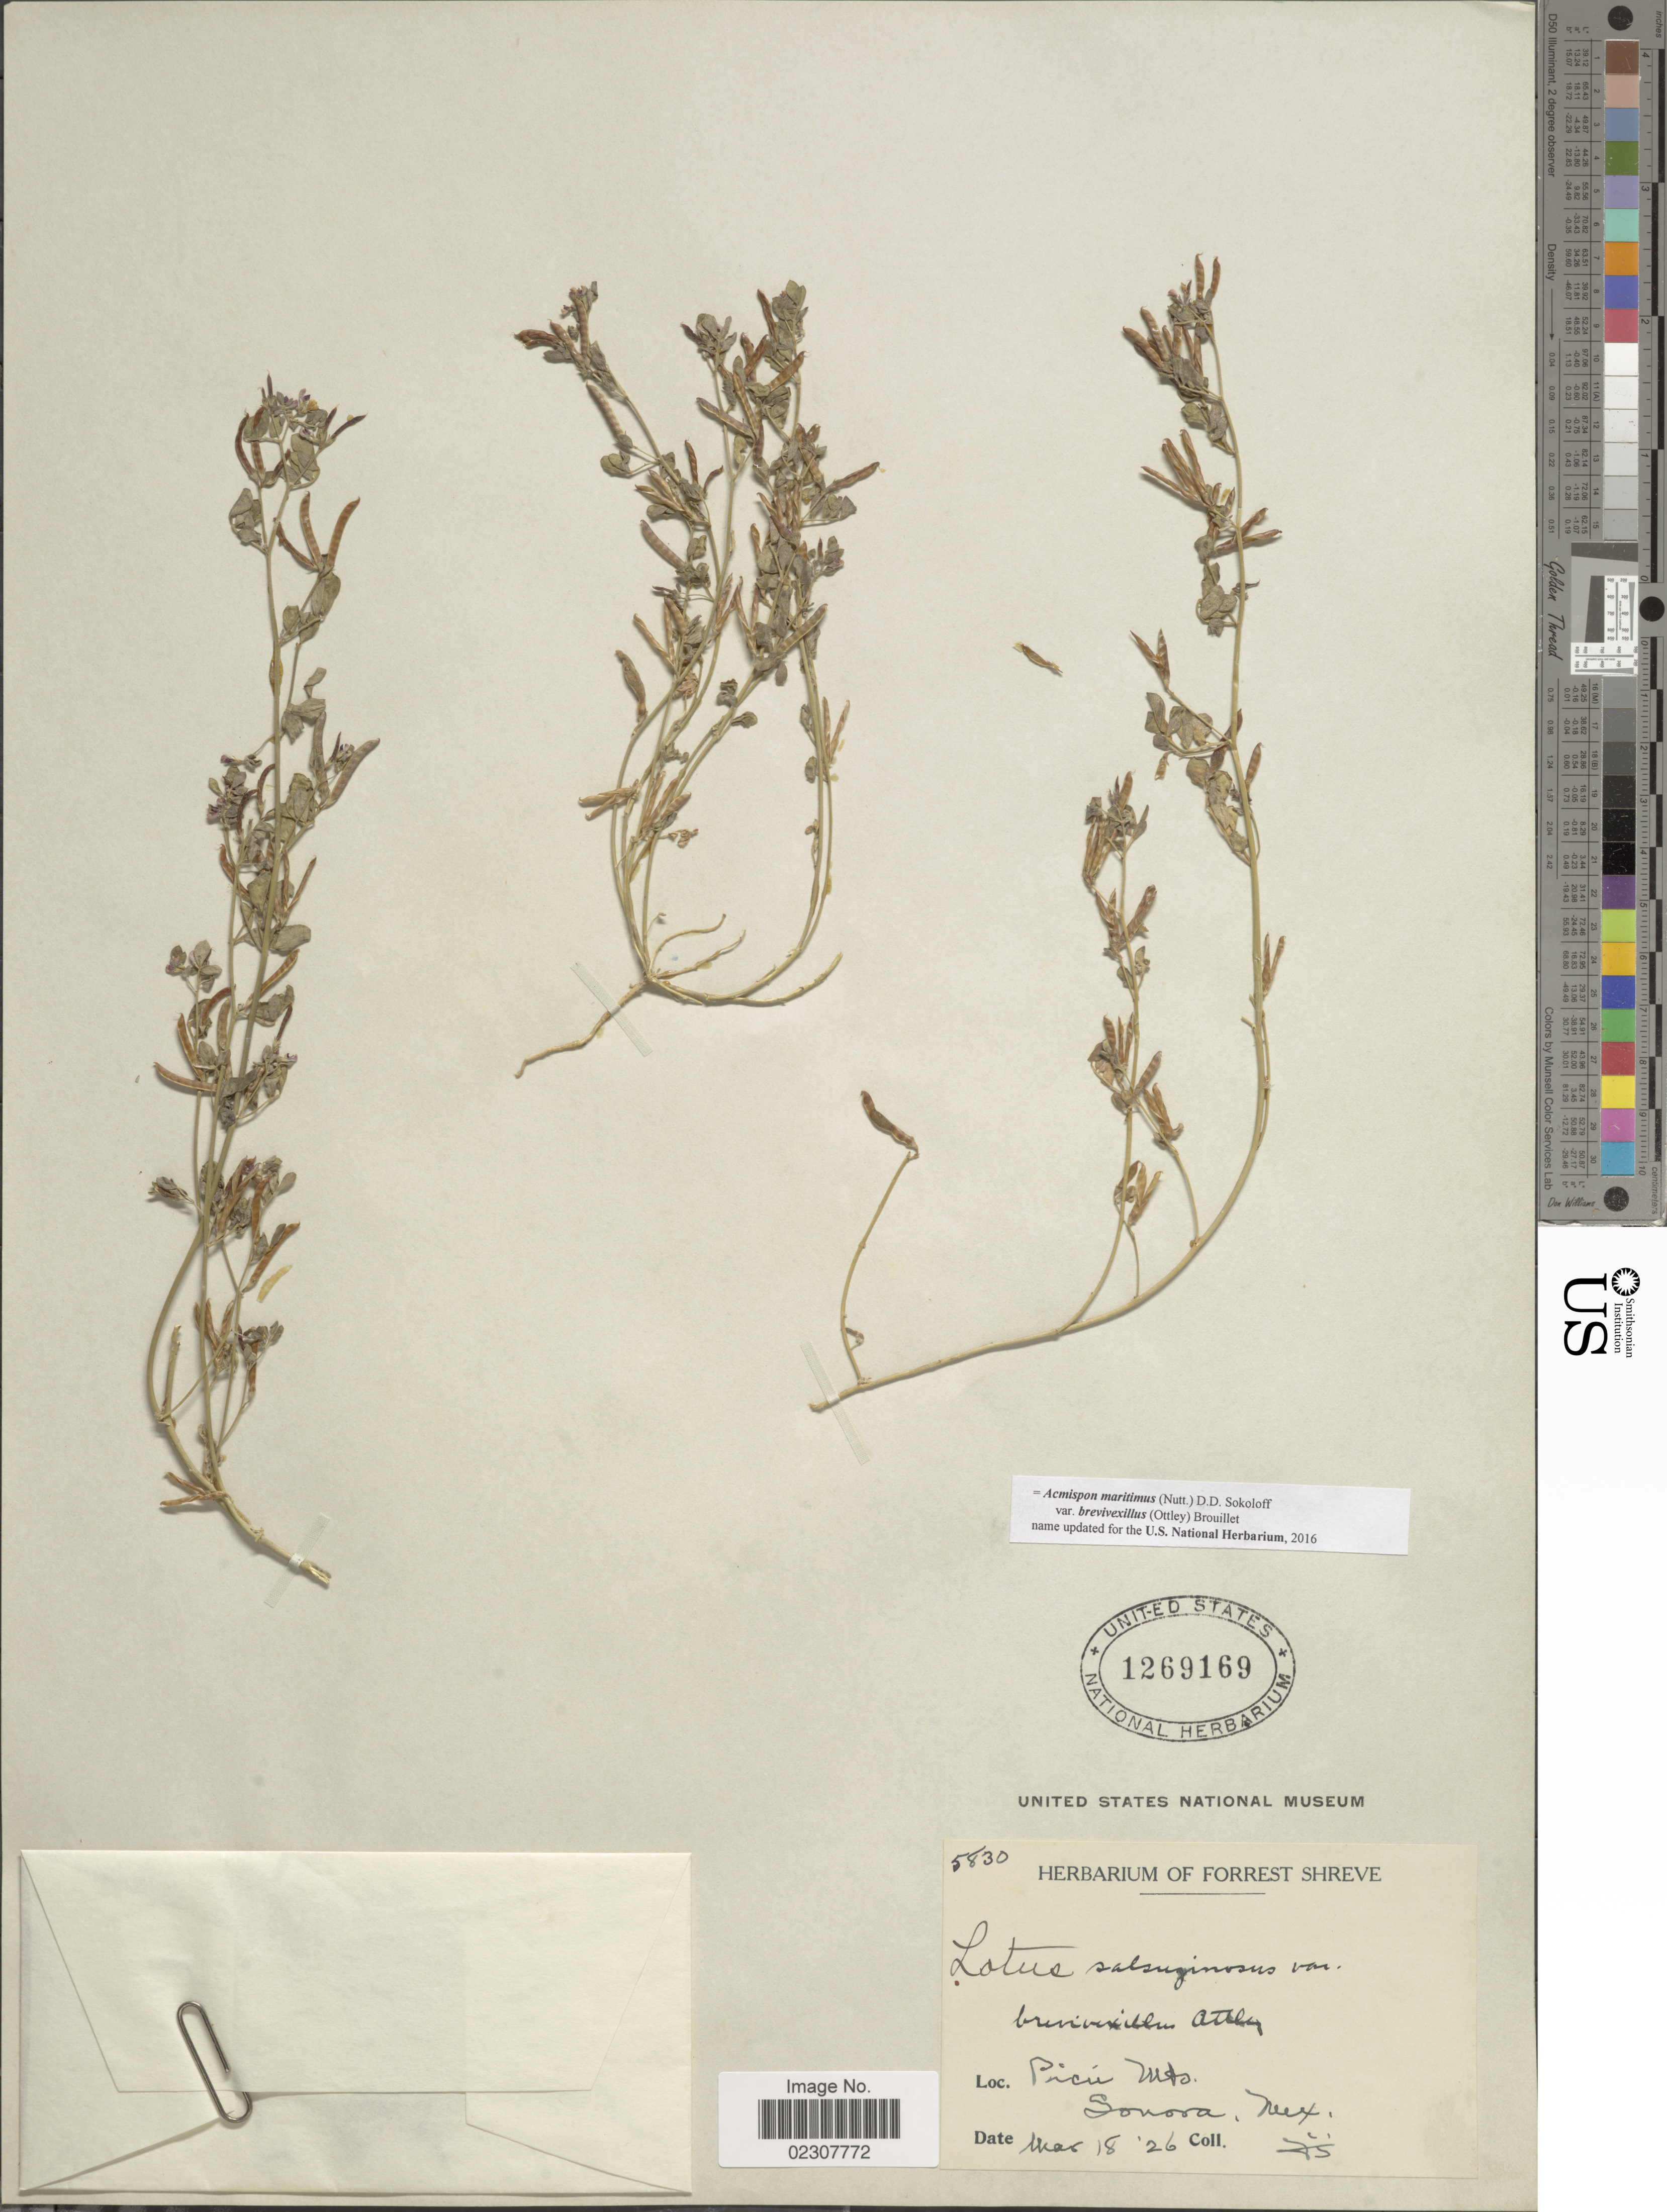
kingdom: Plantae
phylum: Tracheophyta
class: Magnoliopsida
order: Fabales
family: Fabaceae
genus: Acmispon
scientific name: Acmispon maritimus var. brevivexillus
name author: (Ottley) Brouillet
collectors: F. Shreve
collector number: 5830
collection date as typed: Transcribed d/m/y: 18/3/26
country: Mexico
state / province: Sonora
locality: Picu Mts.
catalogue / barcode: US 1269169